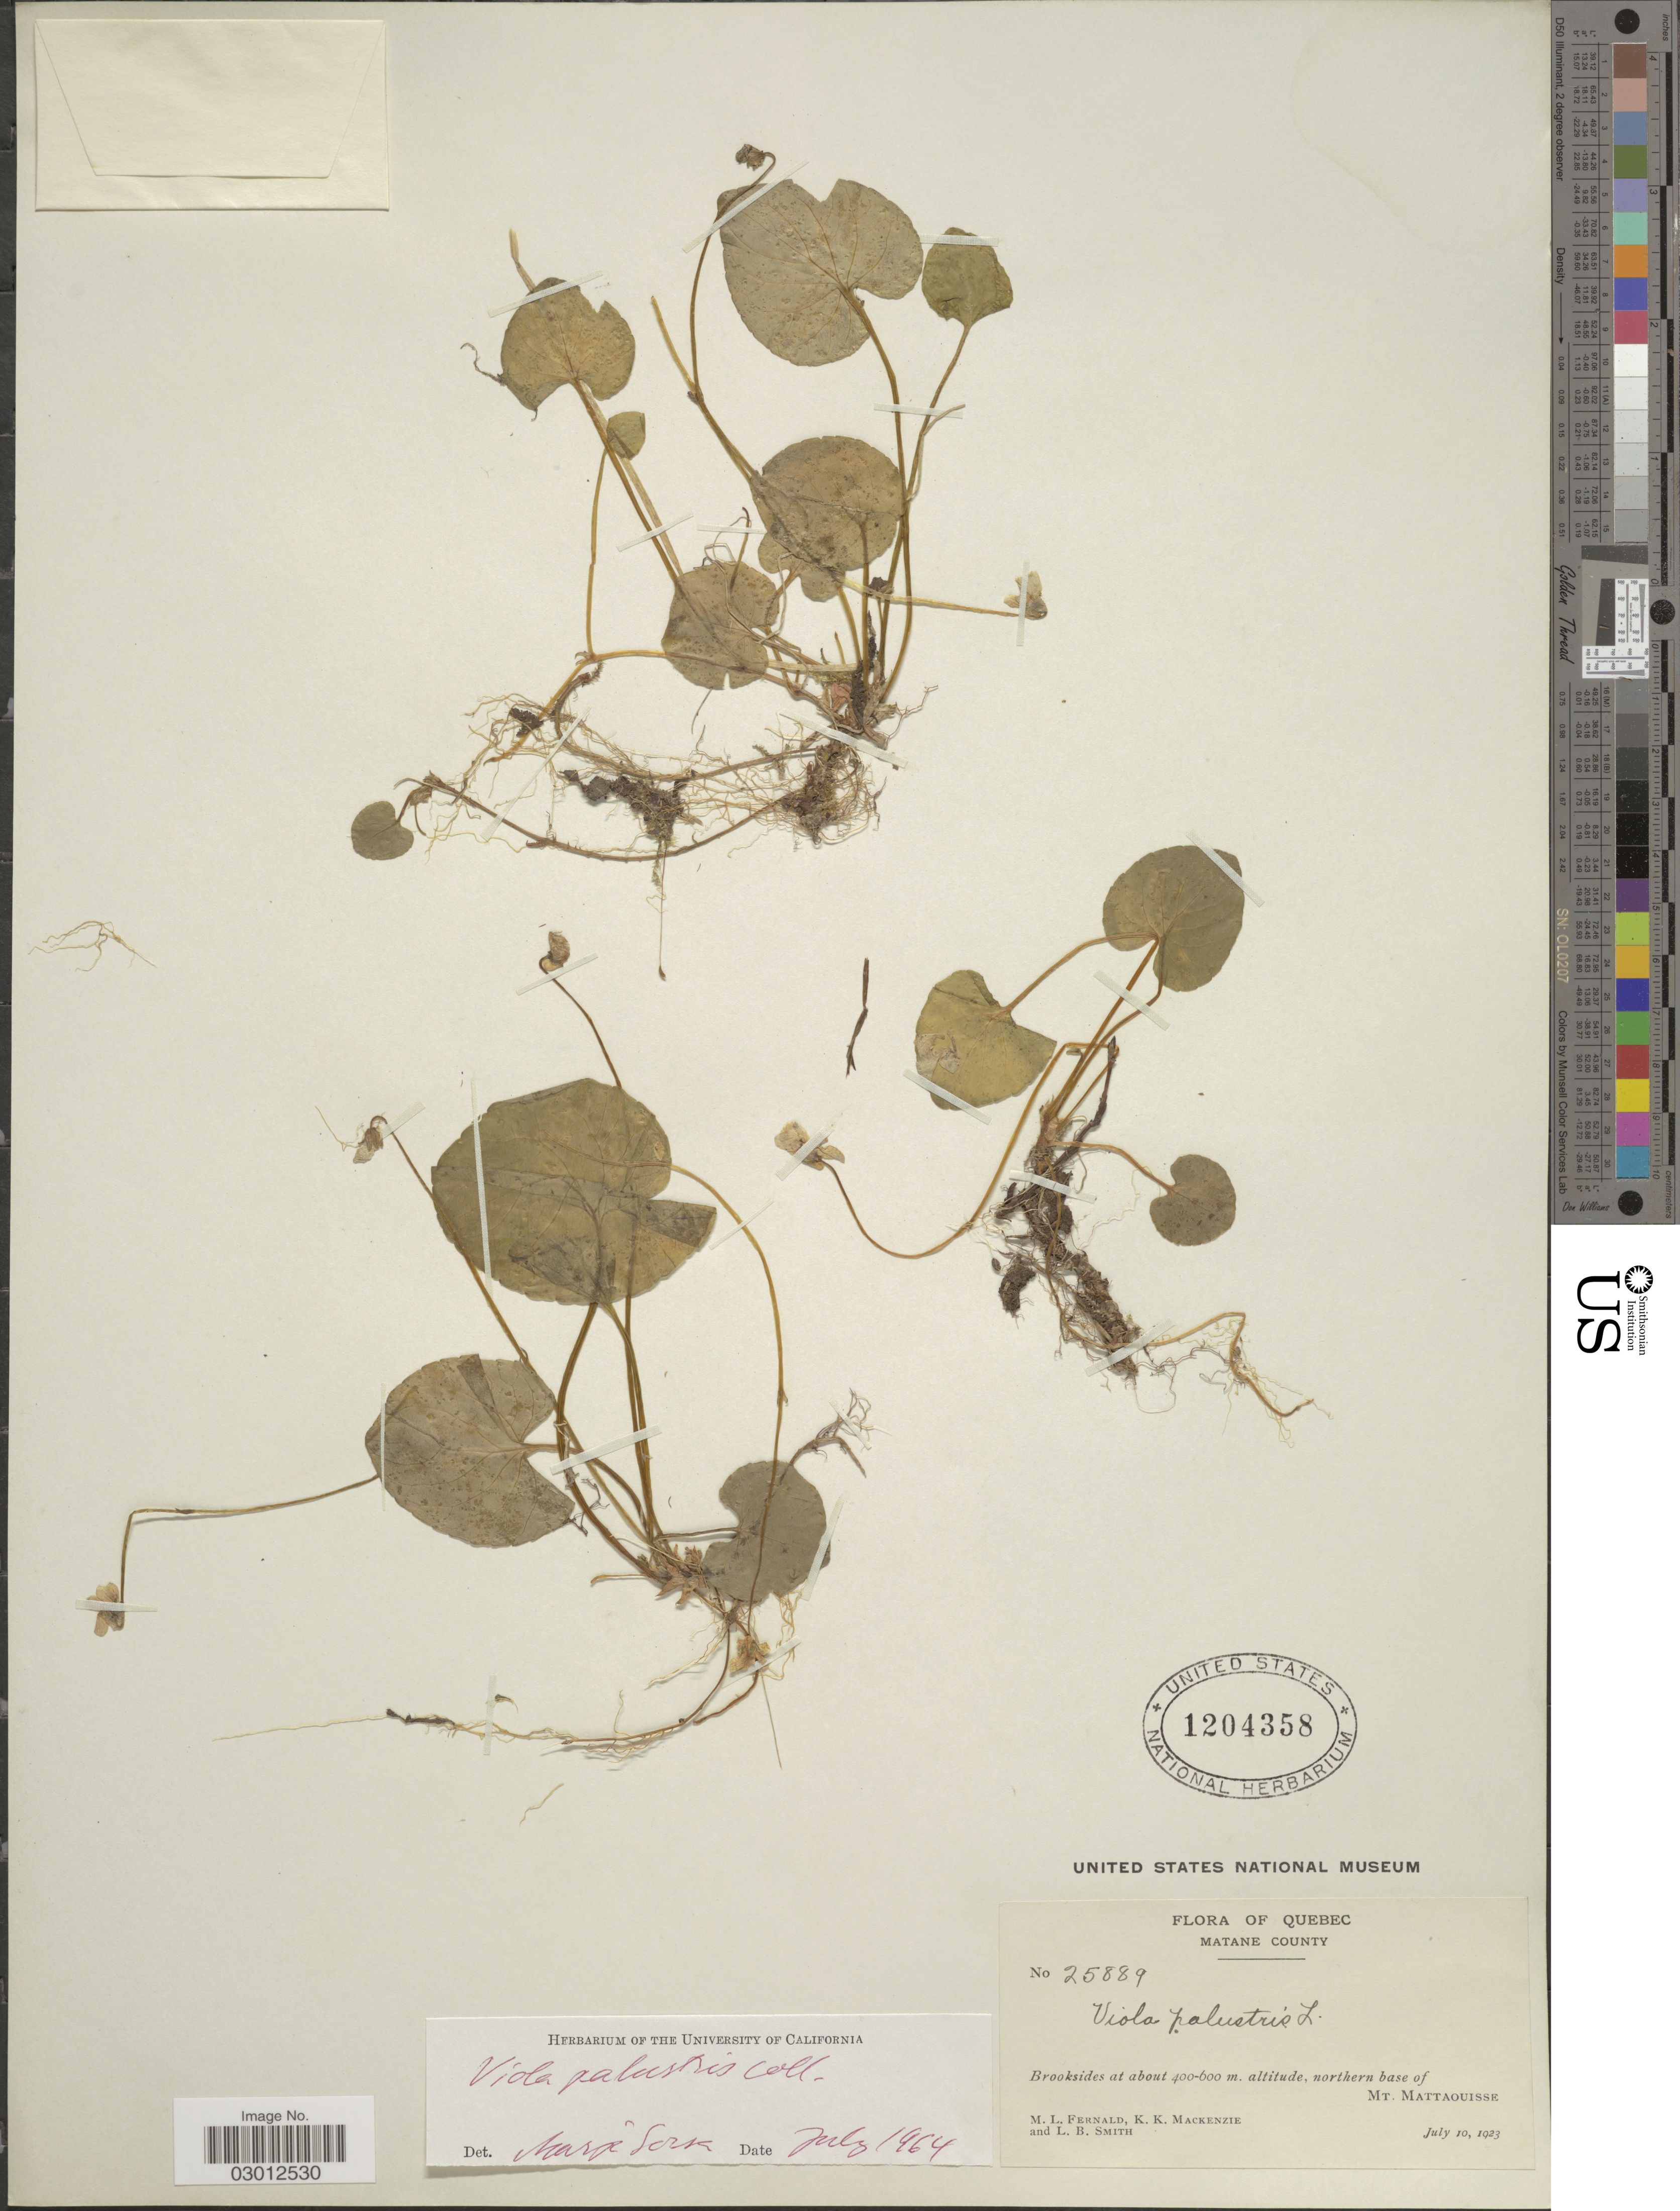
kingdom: Plantae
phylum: Tracheophyta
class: Magnoliopsida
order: Malpighiales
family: Violaceae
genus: Viola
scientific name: Viola palustris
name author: L.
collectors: M. L. Fernald, K. K. Mackenzie & L. Smith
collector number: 25889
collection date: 1923-07-10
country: Canada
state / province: Quebec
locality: Matane County. Brooksides, northern base of Mt. Mattaouisse.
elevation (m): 400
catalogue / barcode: US 1204358